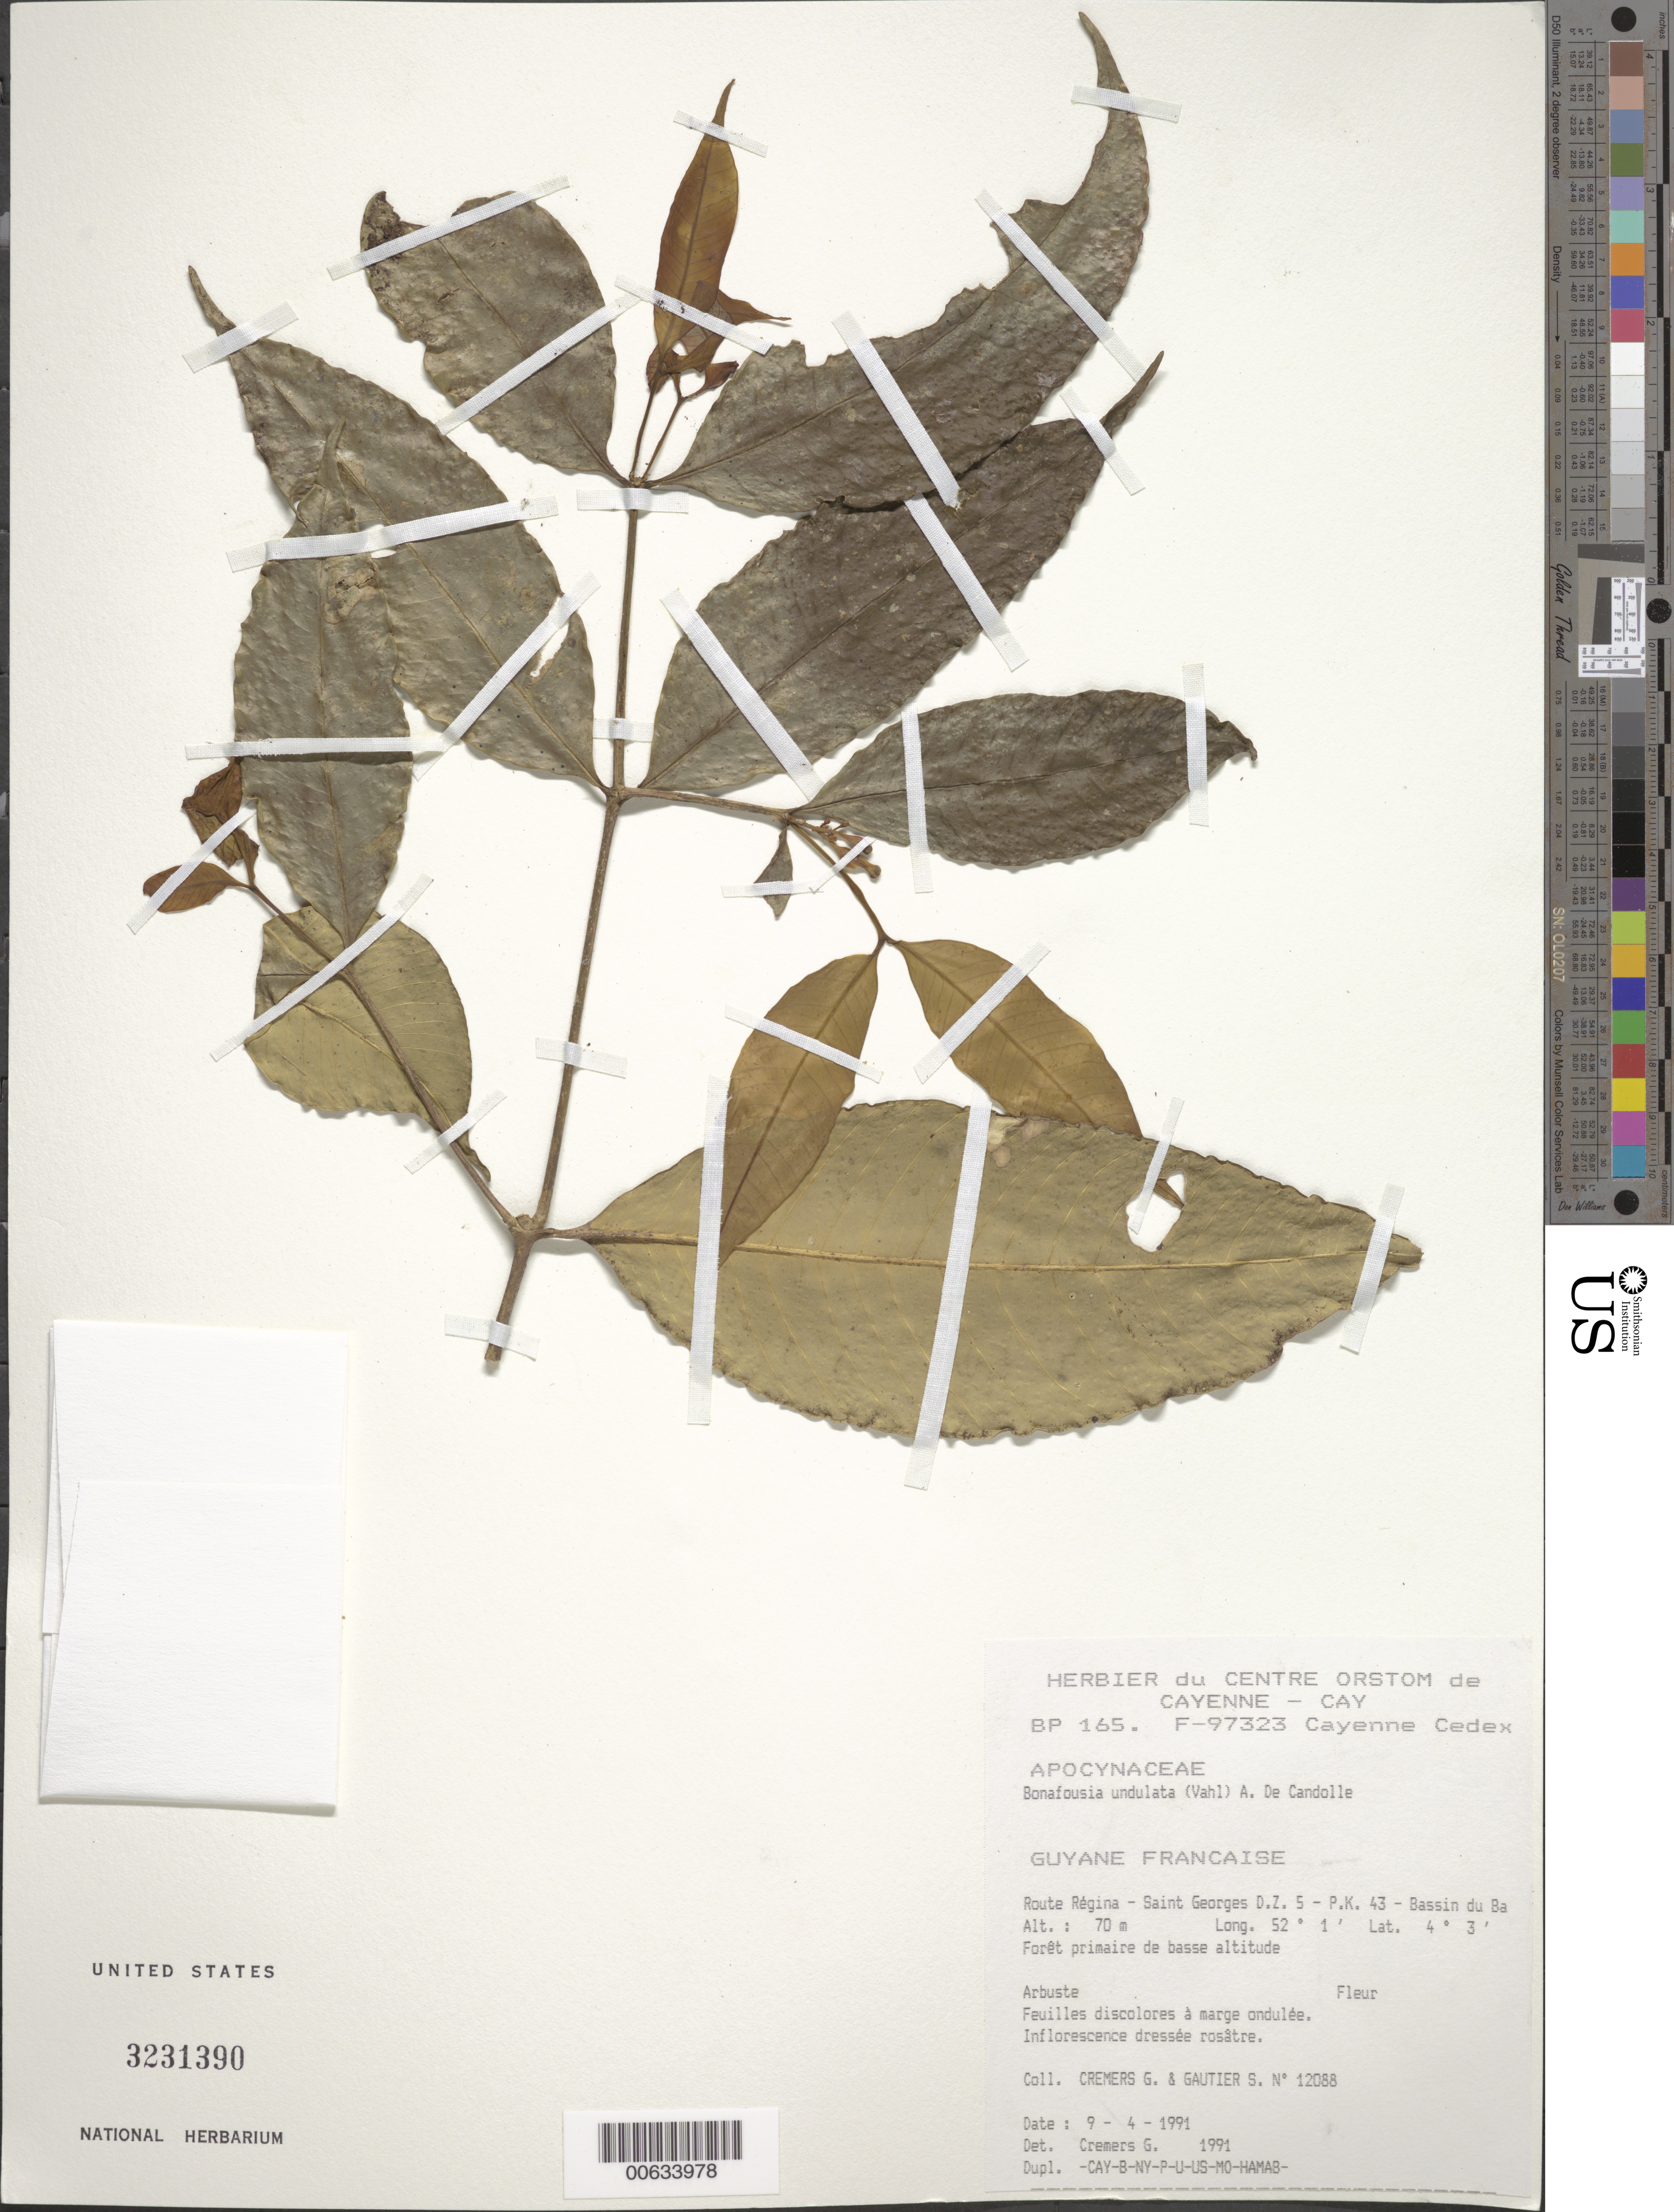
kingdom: Plantae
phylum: Tracheophyta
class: Magnoliopsida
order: Gentianales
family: Apocynaceae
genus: Bonafousia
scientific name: Bonafousia undulata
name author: (Vahl) A. DC.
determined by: Cremers, Georges A.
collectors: G. Cremers & S. Gautier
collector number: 12088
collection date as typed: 9-Apr-91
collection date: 1991-04-09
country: French Guiana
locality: Route Régina, Saint Georges, DZ 5-PK43, Bassin de l'Approuague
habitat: Foret primaire de basse altitude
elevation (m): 70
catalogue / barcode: US 3231390